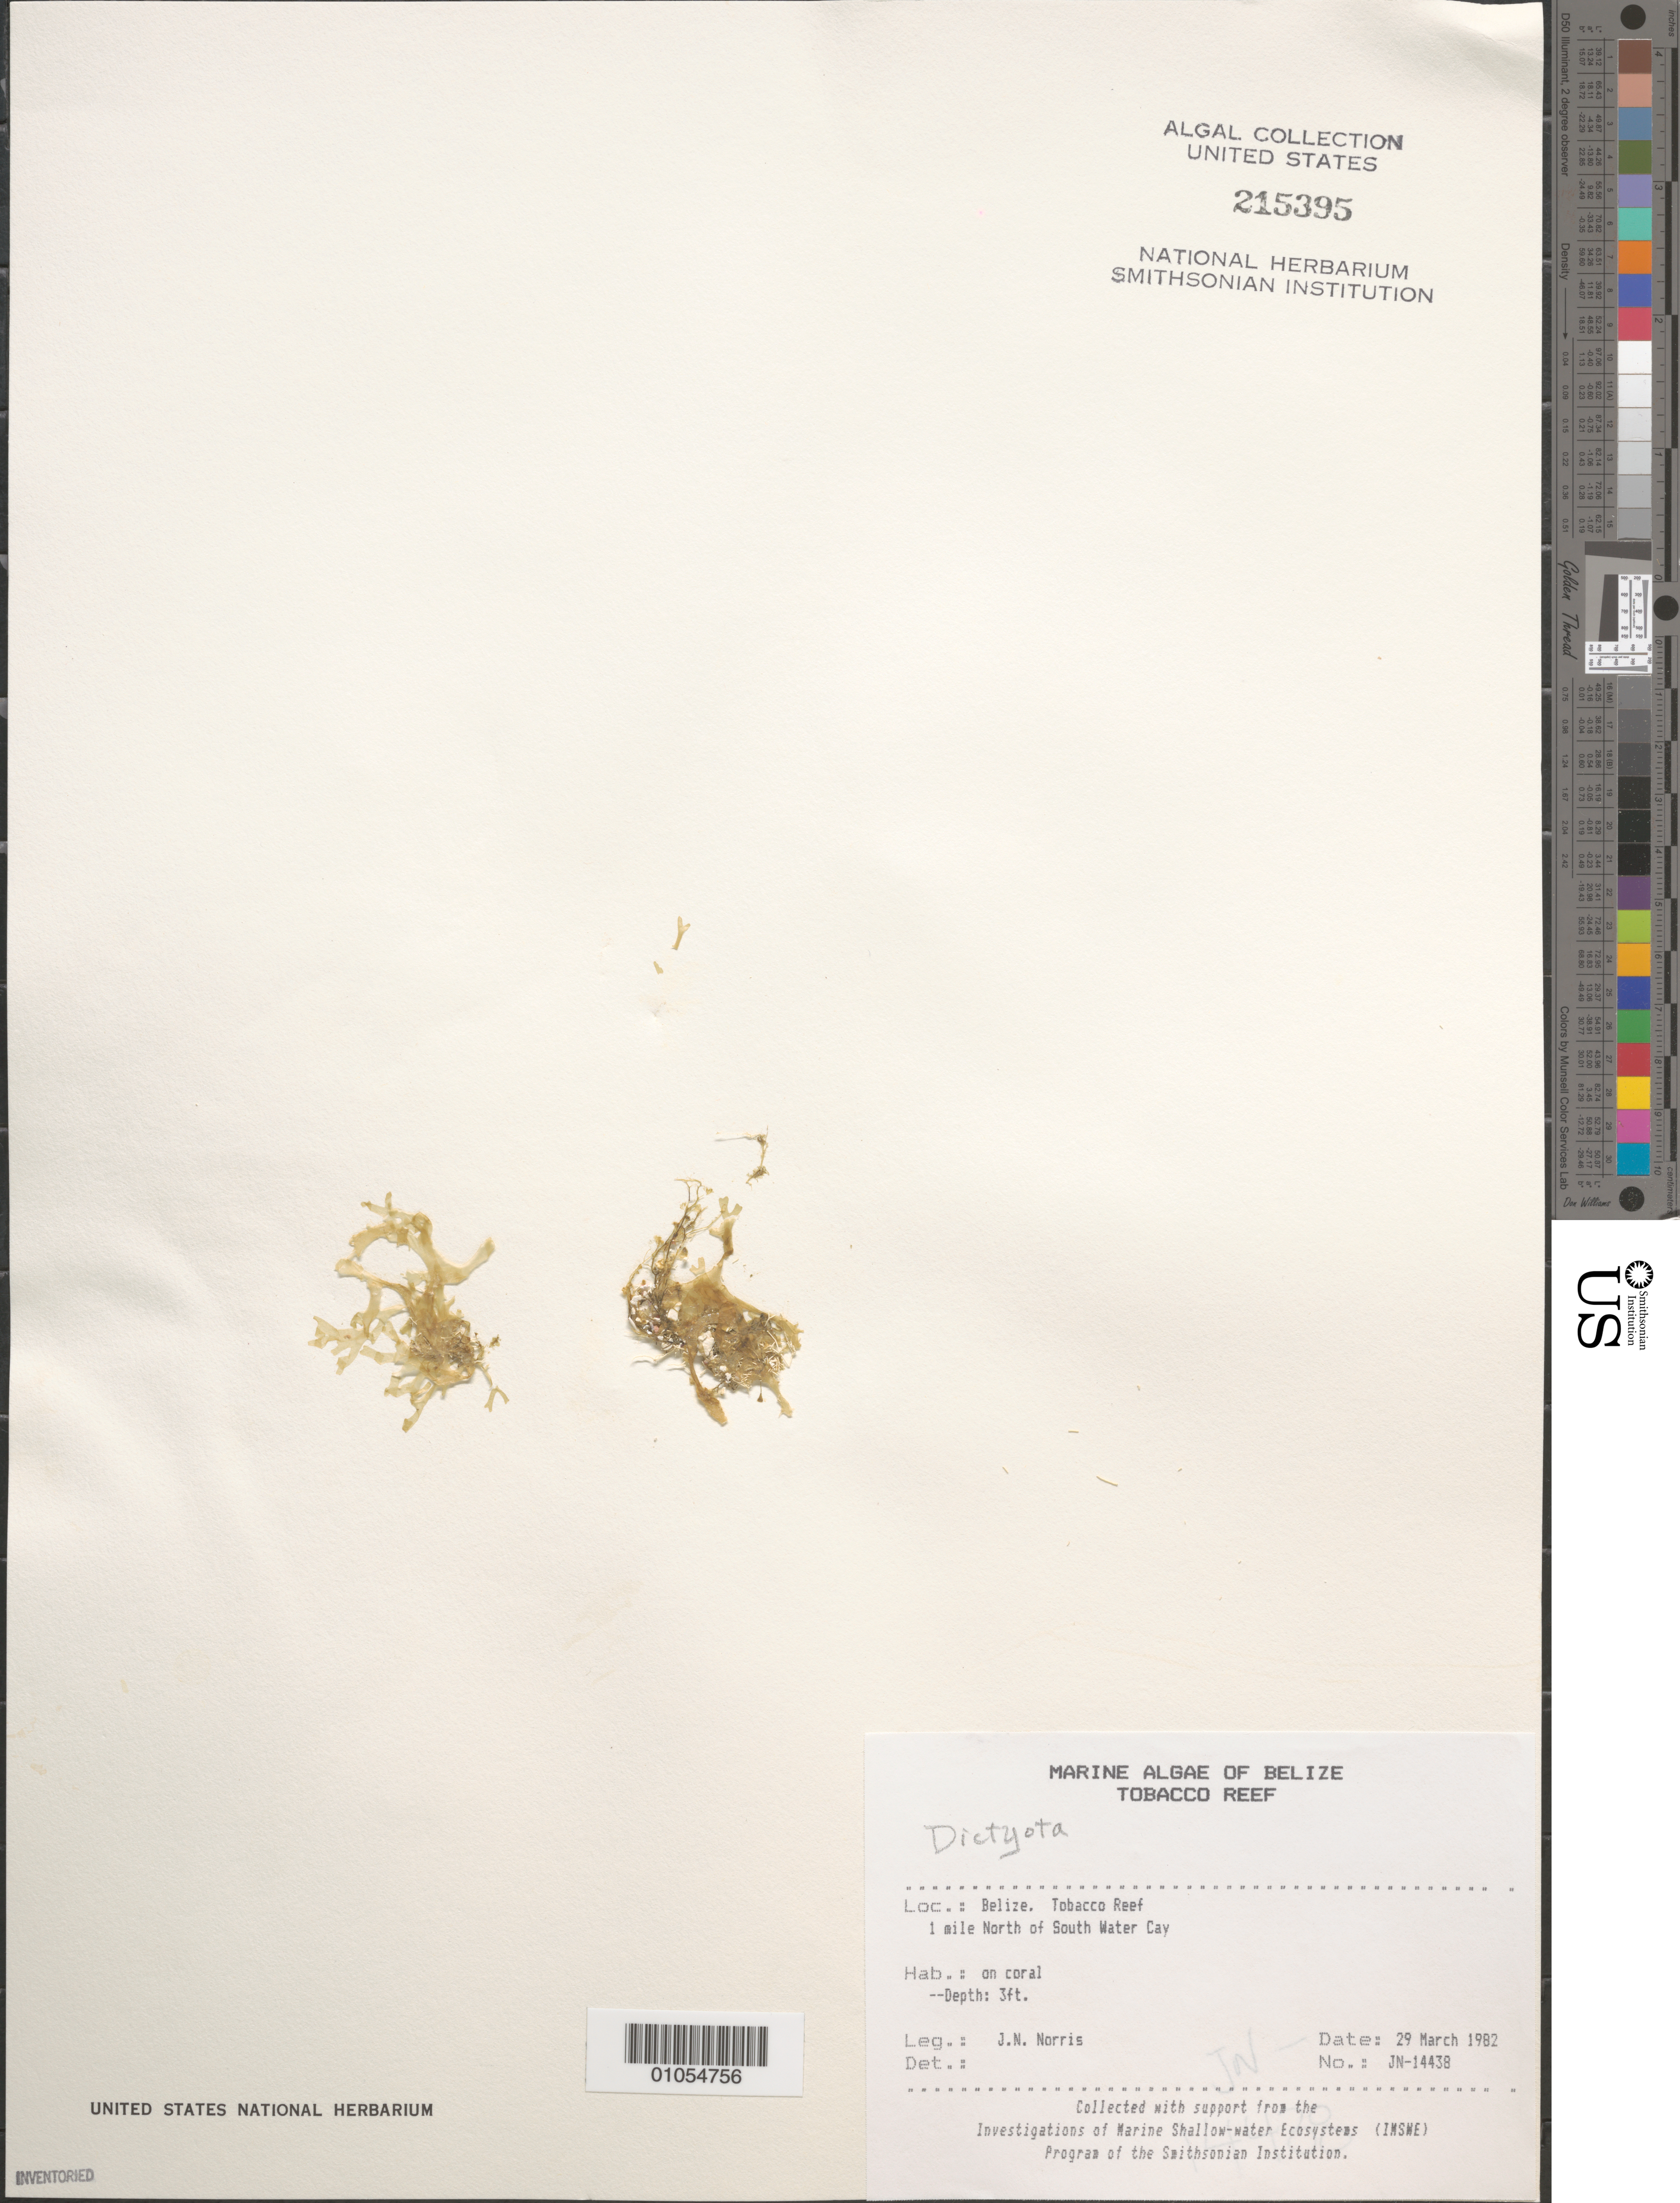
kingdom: Chromista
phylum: Ochrophyta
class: Phaeophyceae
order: Dictyotales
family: Dictyotaceae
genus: Dictyota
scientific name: Dictyota sp.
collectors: J. N. Norris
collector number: JN-14438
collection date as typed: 29 Mar 1982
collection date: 1982-03-29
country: Belize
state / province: Stann Creek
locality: Tobacco Reef 1 mile north of South Water Cay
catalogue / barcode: US 215395